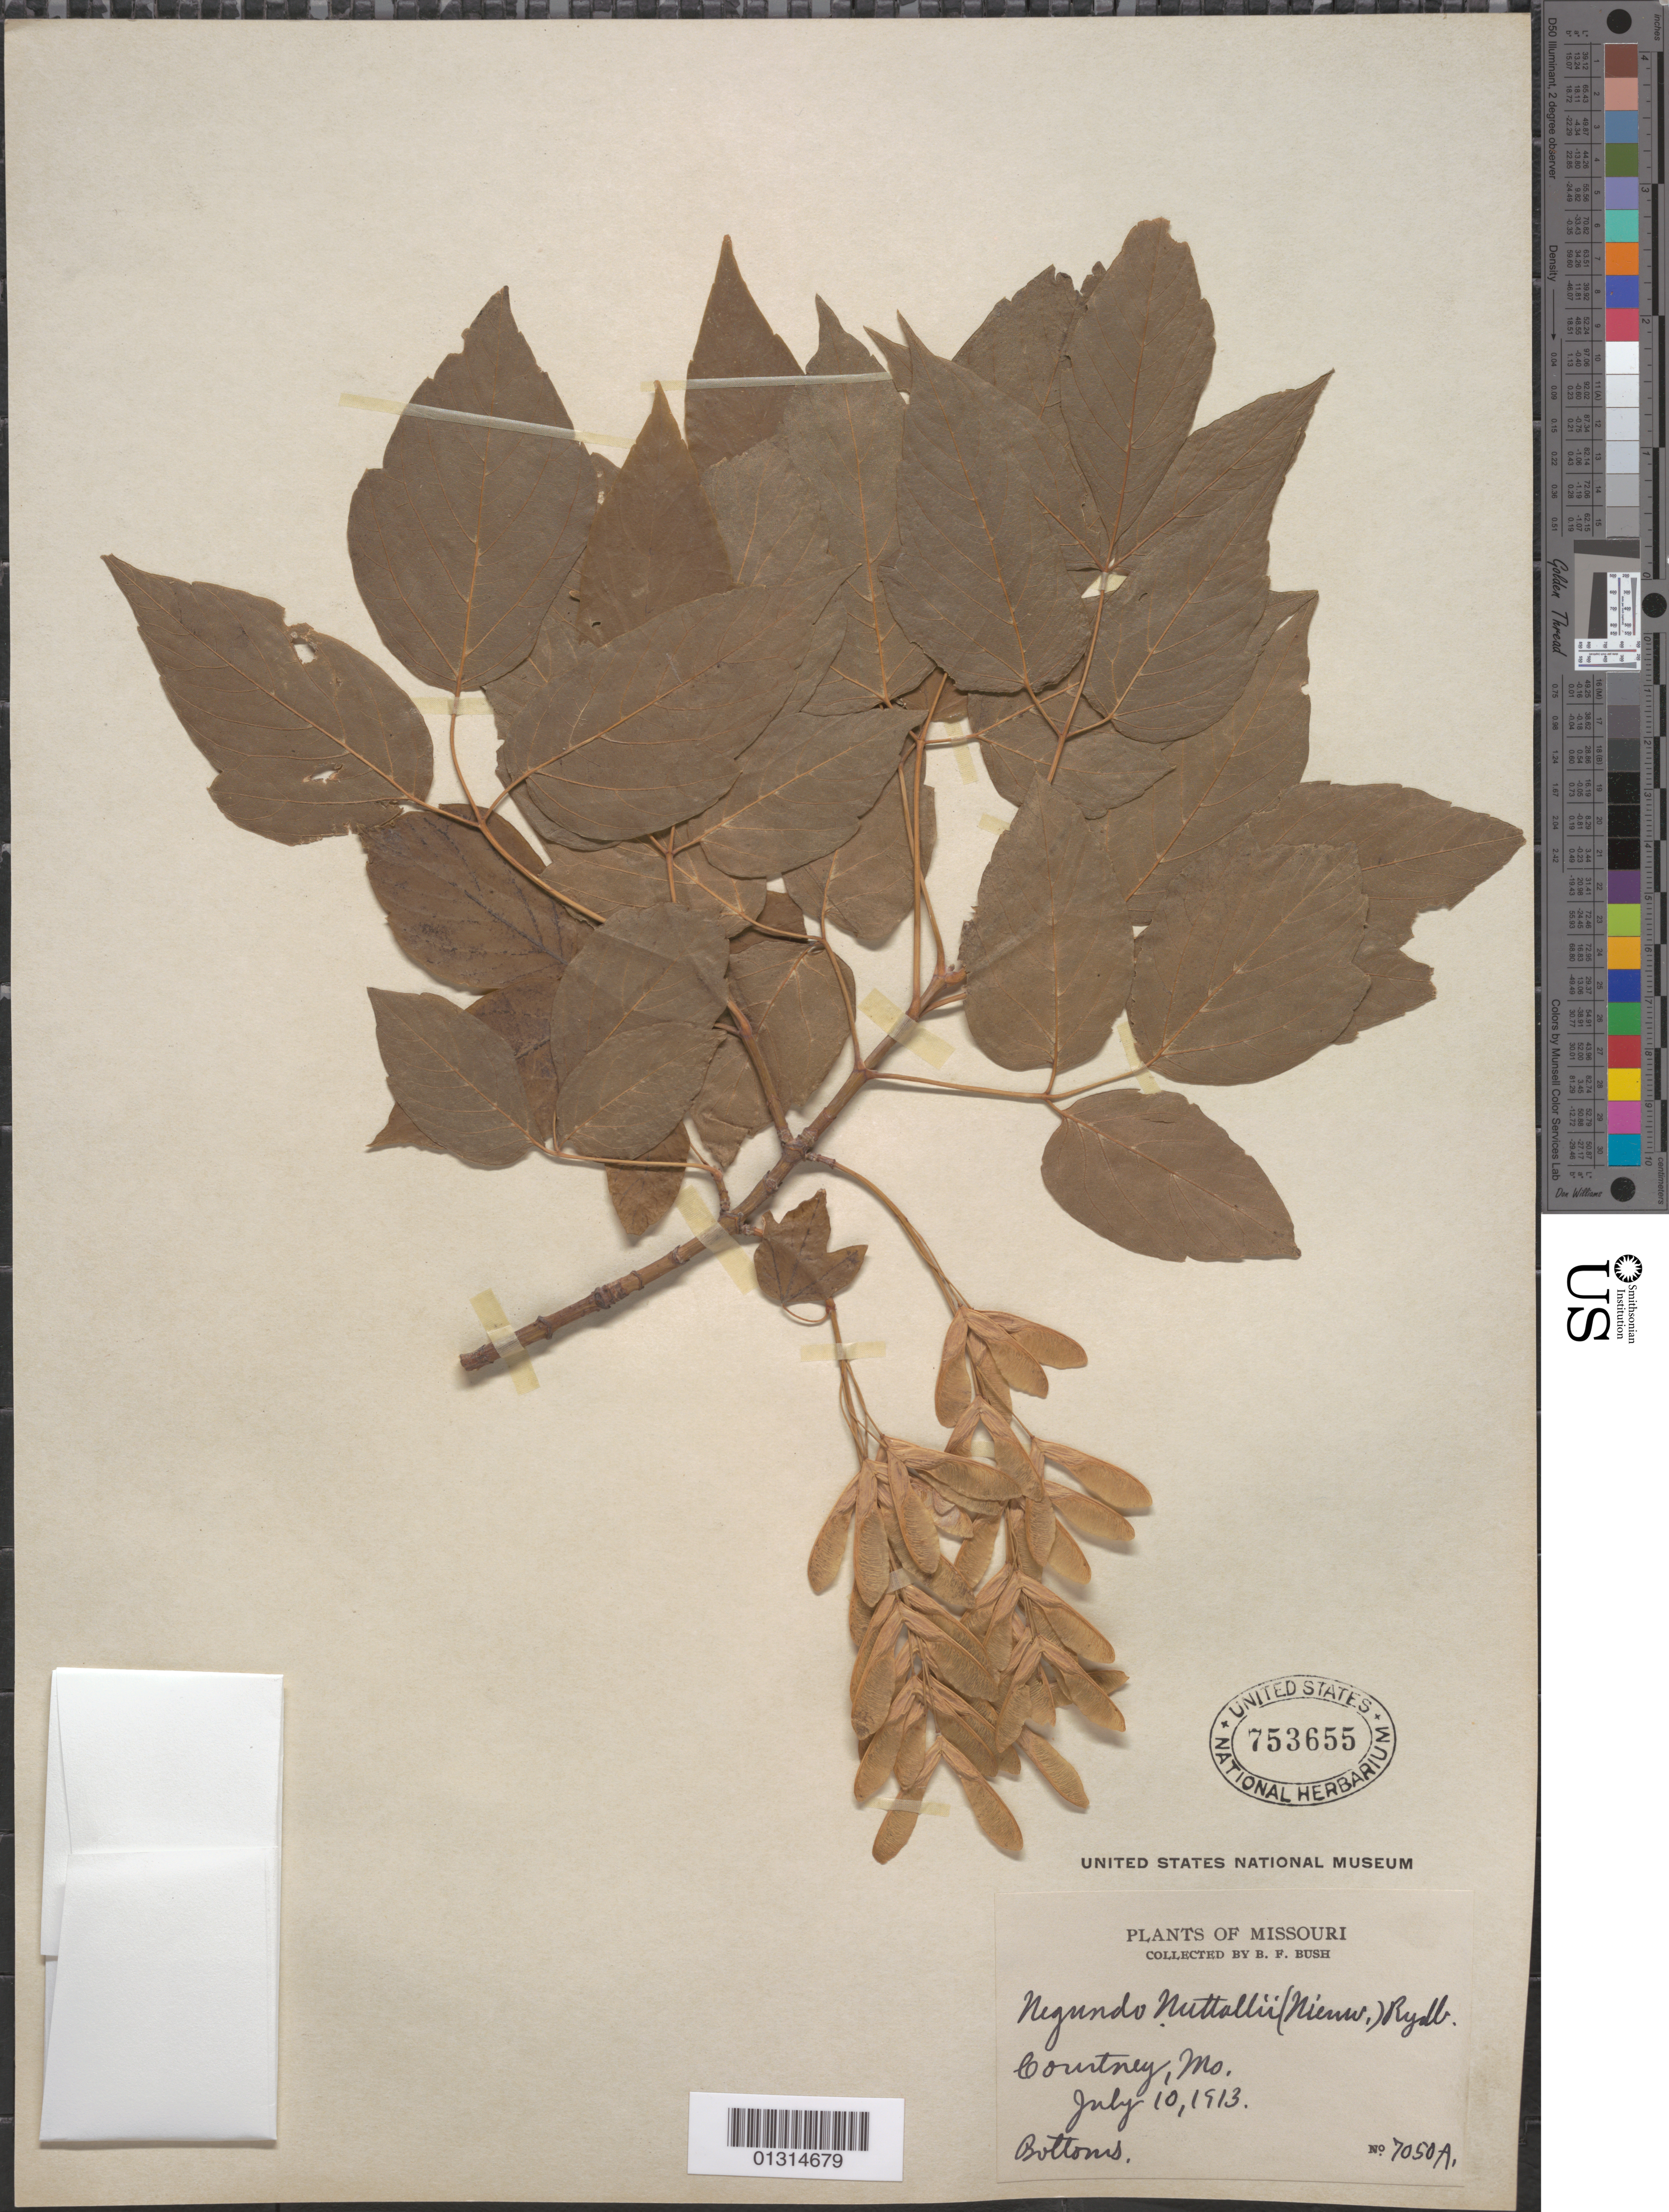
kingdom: Plantae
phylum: Tracheophyta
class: Magnoliopsida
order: Sapindales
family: Sapindaceae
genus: Acer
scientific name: Acer negundo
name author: L.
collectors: B. F. Bush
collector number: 7050A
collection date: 1913-07-10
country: United States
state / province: Missouri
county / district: Jackson County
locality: Courtney.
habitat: Bottoms.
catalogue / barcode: US 753655